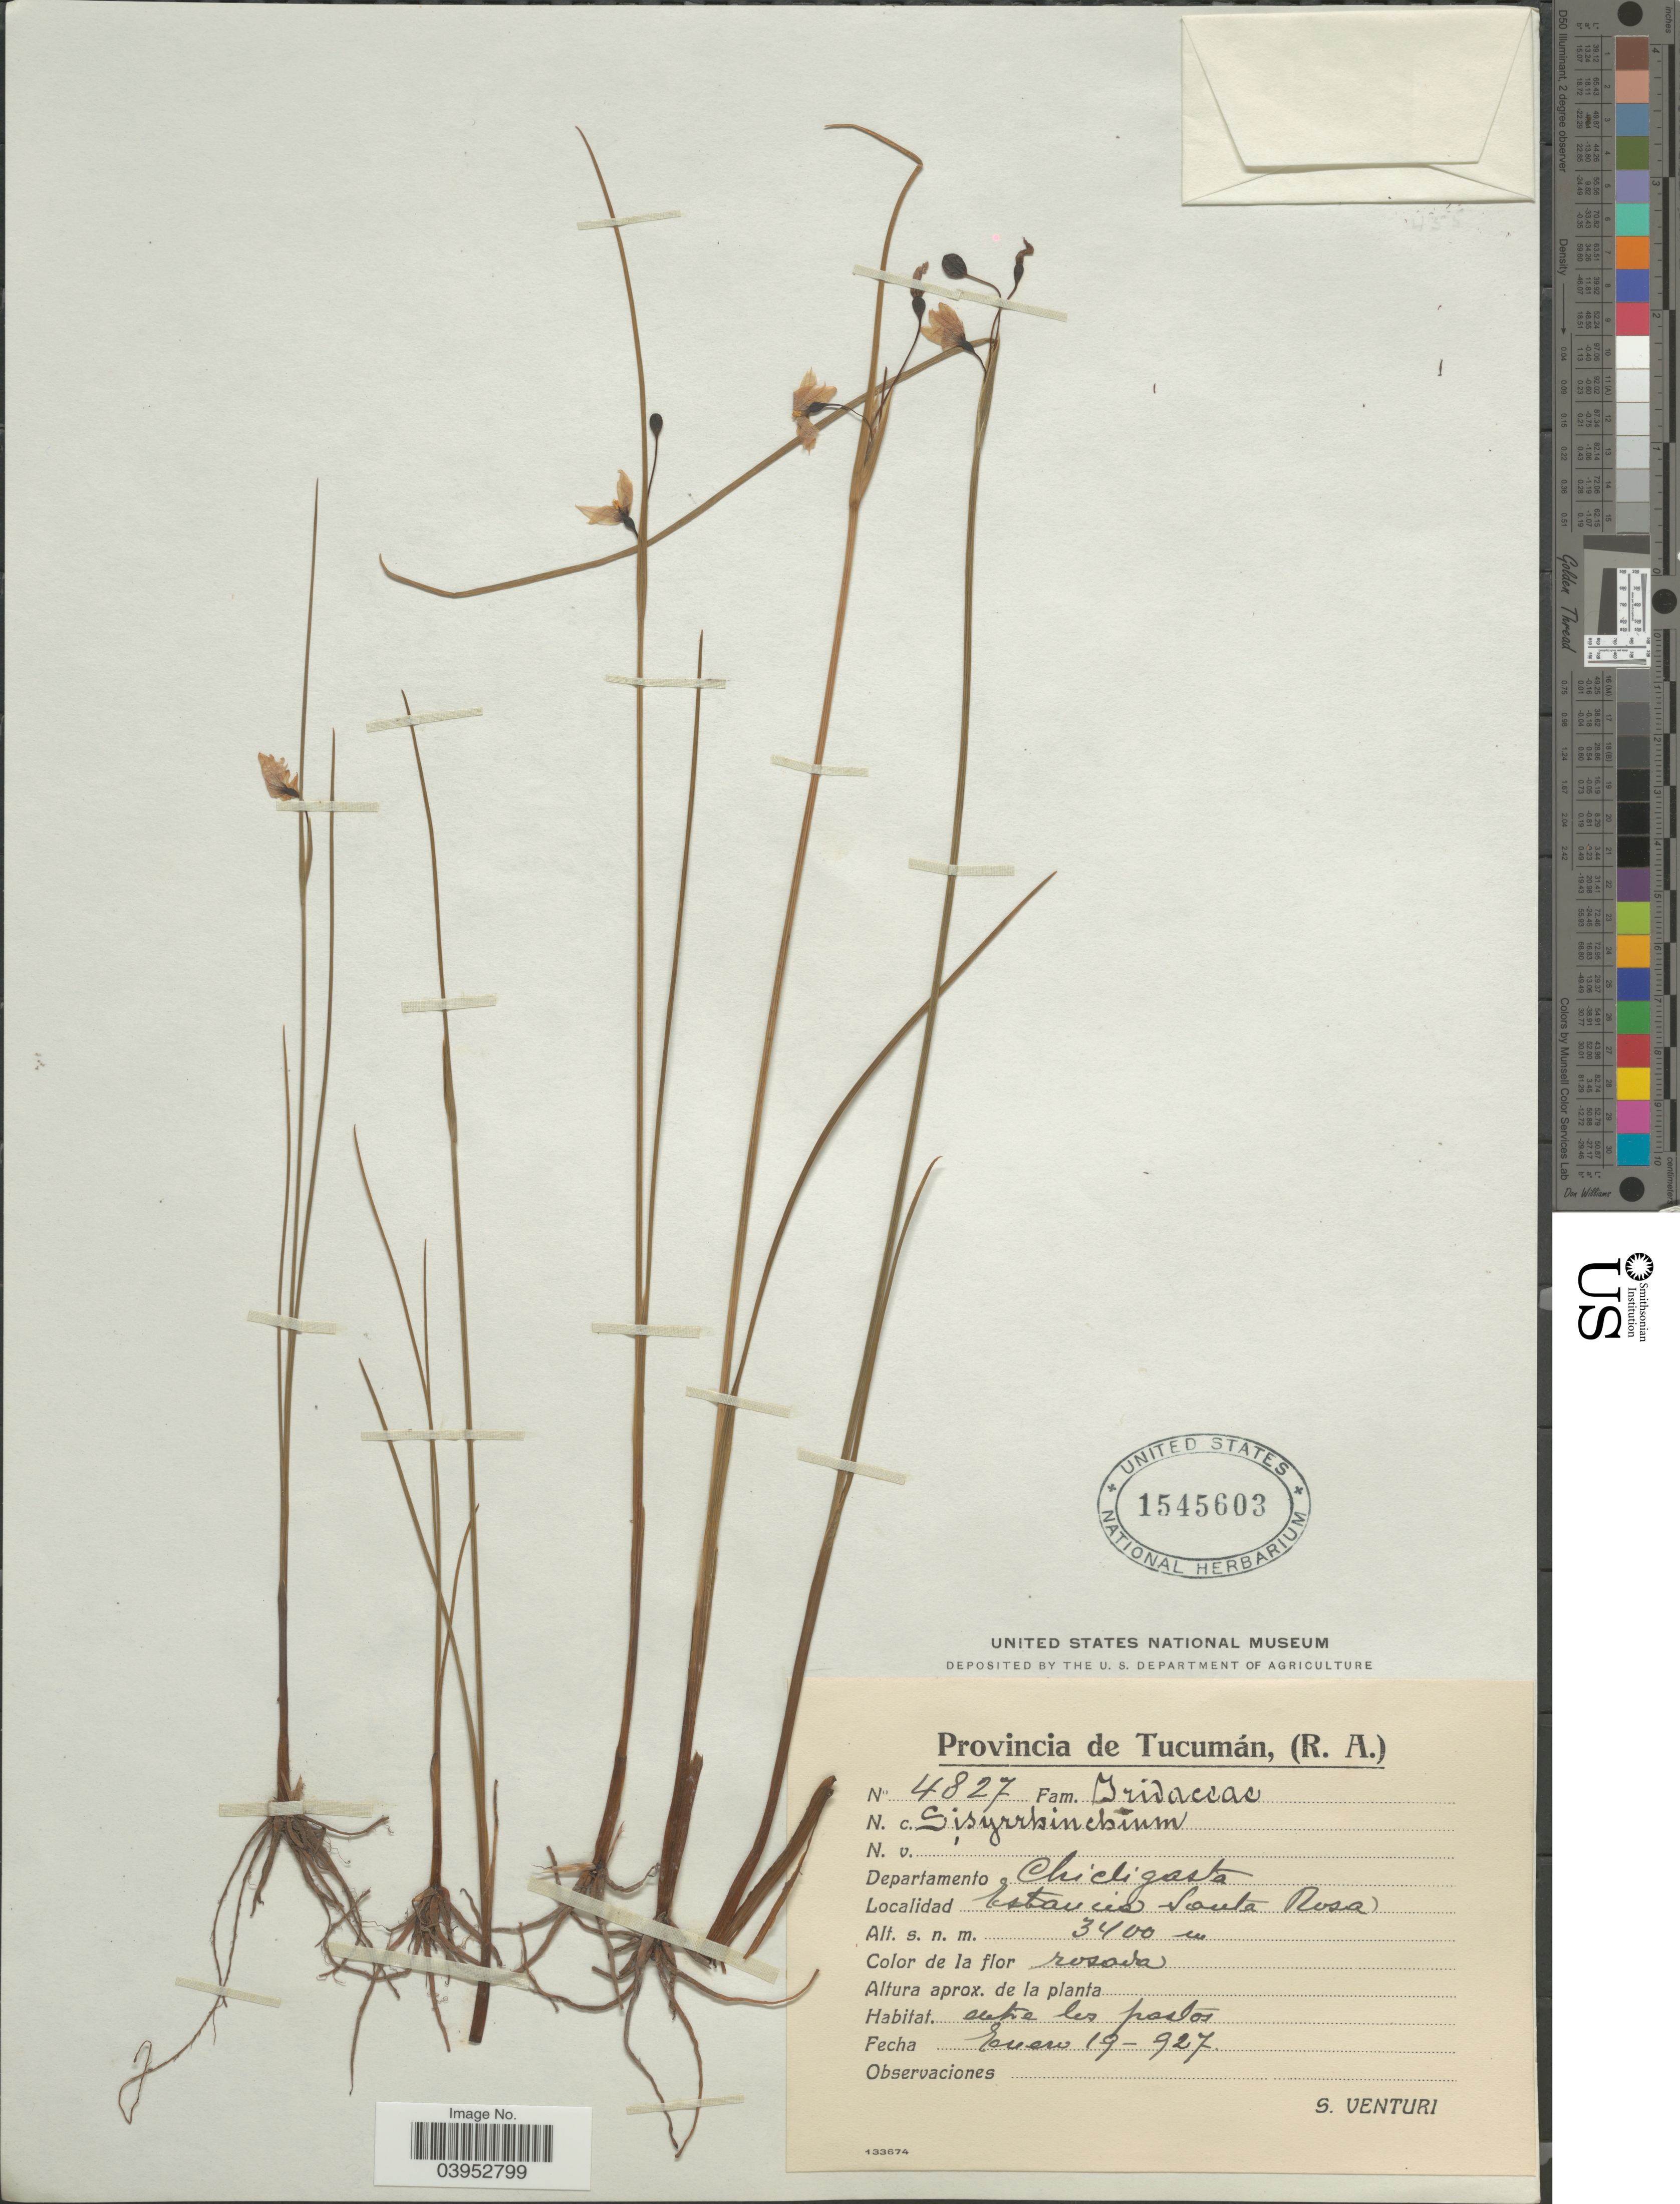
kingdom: Plantae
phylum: Tracheophyta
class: Liliopsida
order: Asparagales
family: Iridaceae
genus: Sisyrinchium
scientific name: Sisyrinchium sp.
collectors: S. Venturi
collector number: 4827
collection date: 1927-01-19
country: Argentina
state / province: Tucuman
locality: Departamento Chicligasta. Estancia Santa Rosa.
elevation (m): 3400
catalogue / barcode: US 1545603